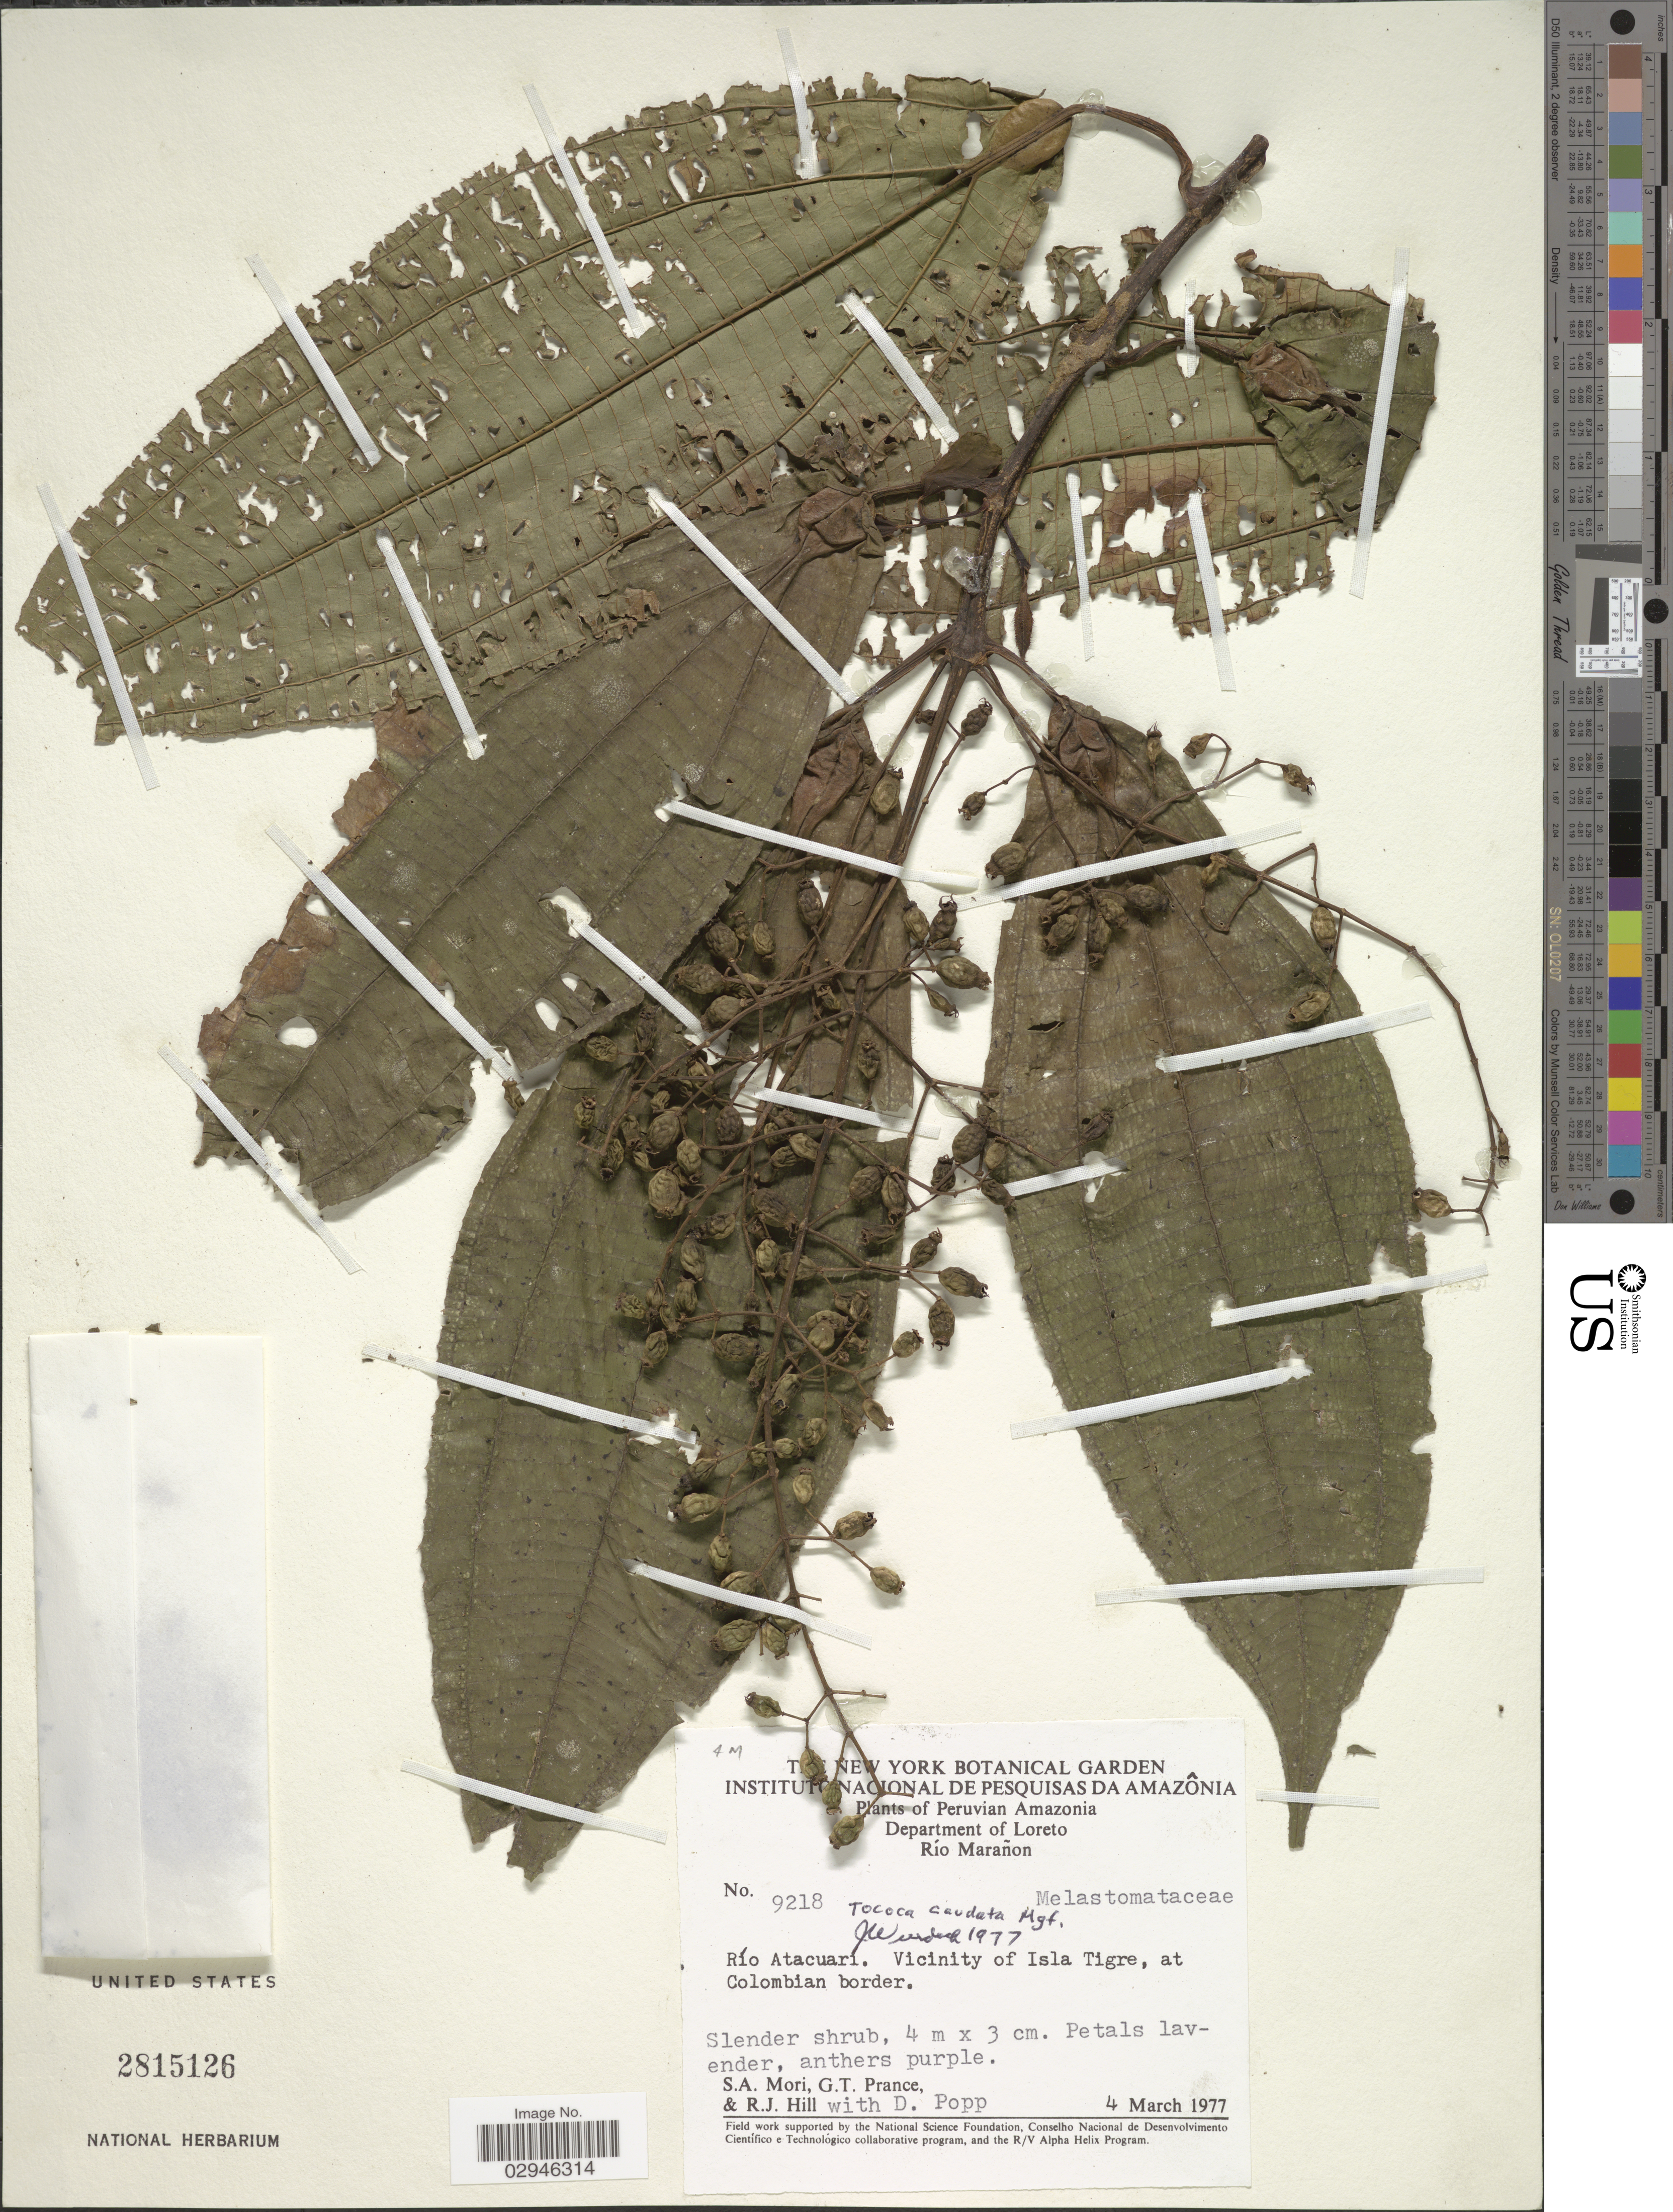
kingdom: Plantae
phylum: Tracheophyta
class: Magnoliopsida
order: Myrtales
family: Melastomataceae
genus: Tococa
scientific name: Tococa caudata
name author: Markgr.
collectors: S. Mori, G. T. Prance, R. J. Hill & D. Popp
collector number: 9218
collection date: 1977-03-04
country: Peru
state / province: Loreto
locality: Peruvian Amazonia, Department of Loreto, Río Marañon, Río Atacuari, Vicinity of Isla Tigre, at Colombian border.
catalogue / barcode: US 2815126